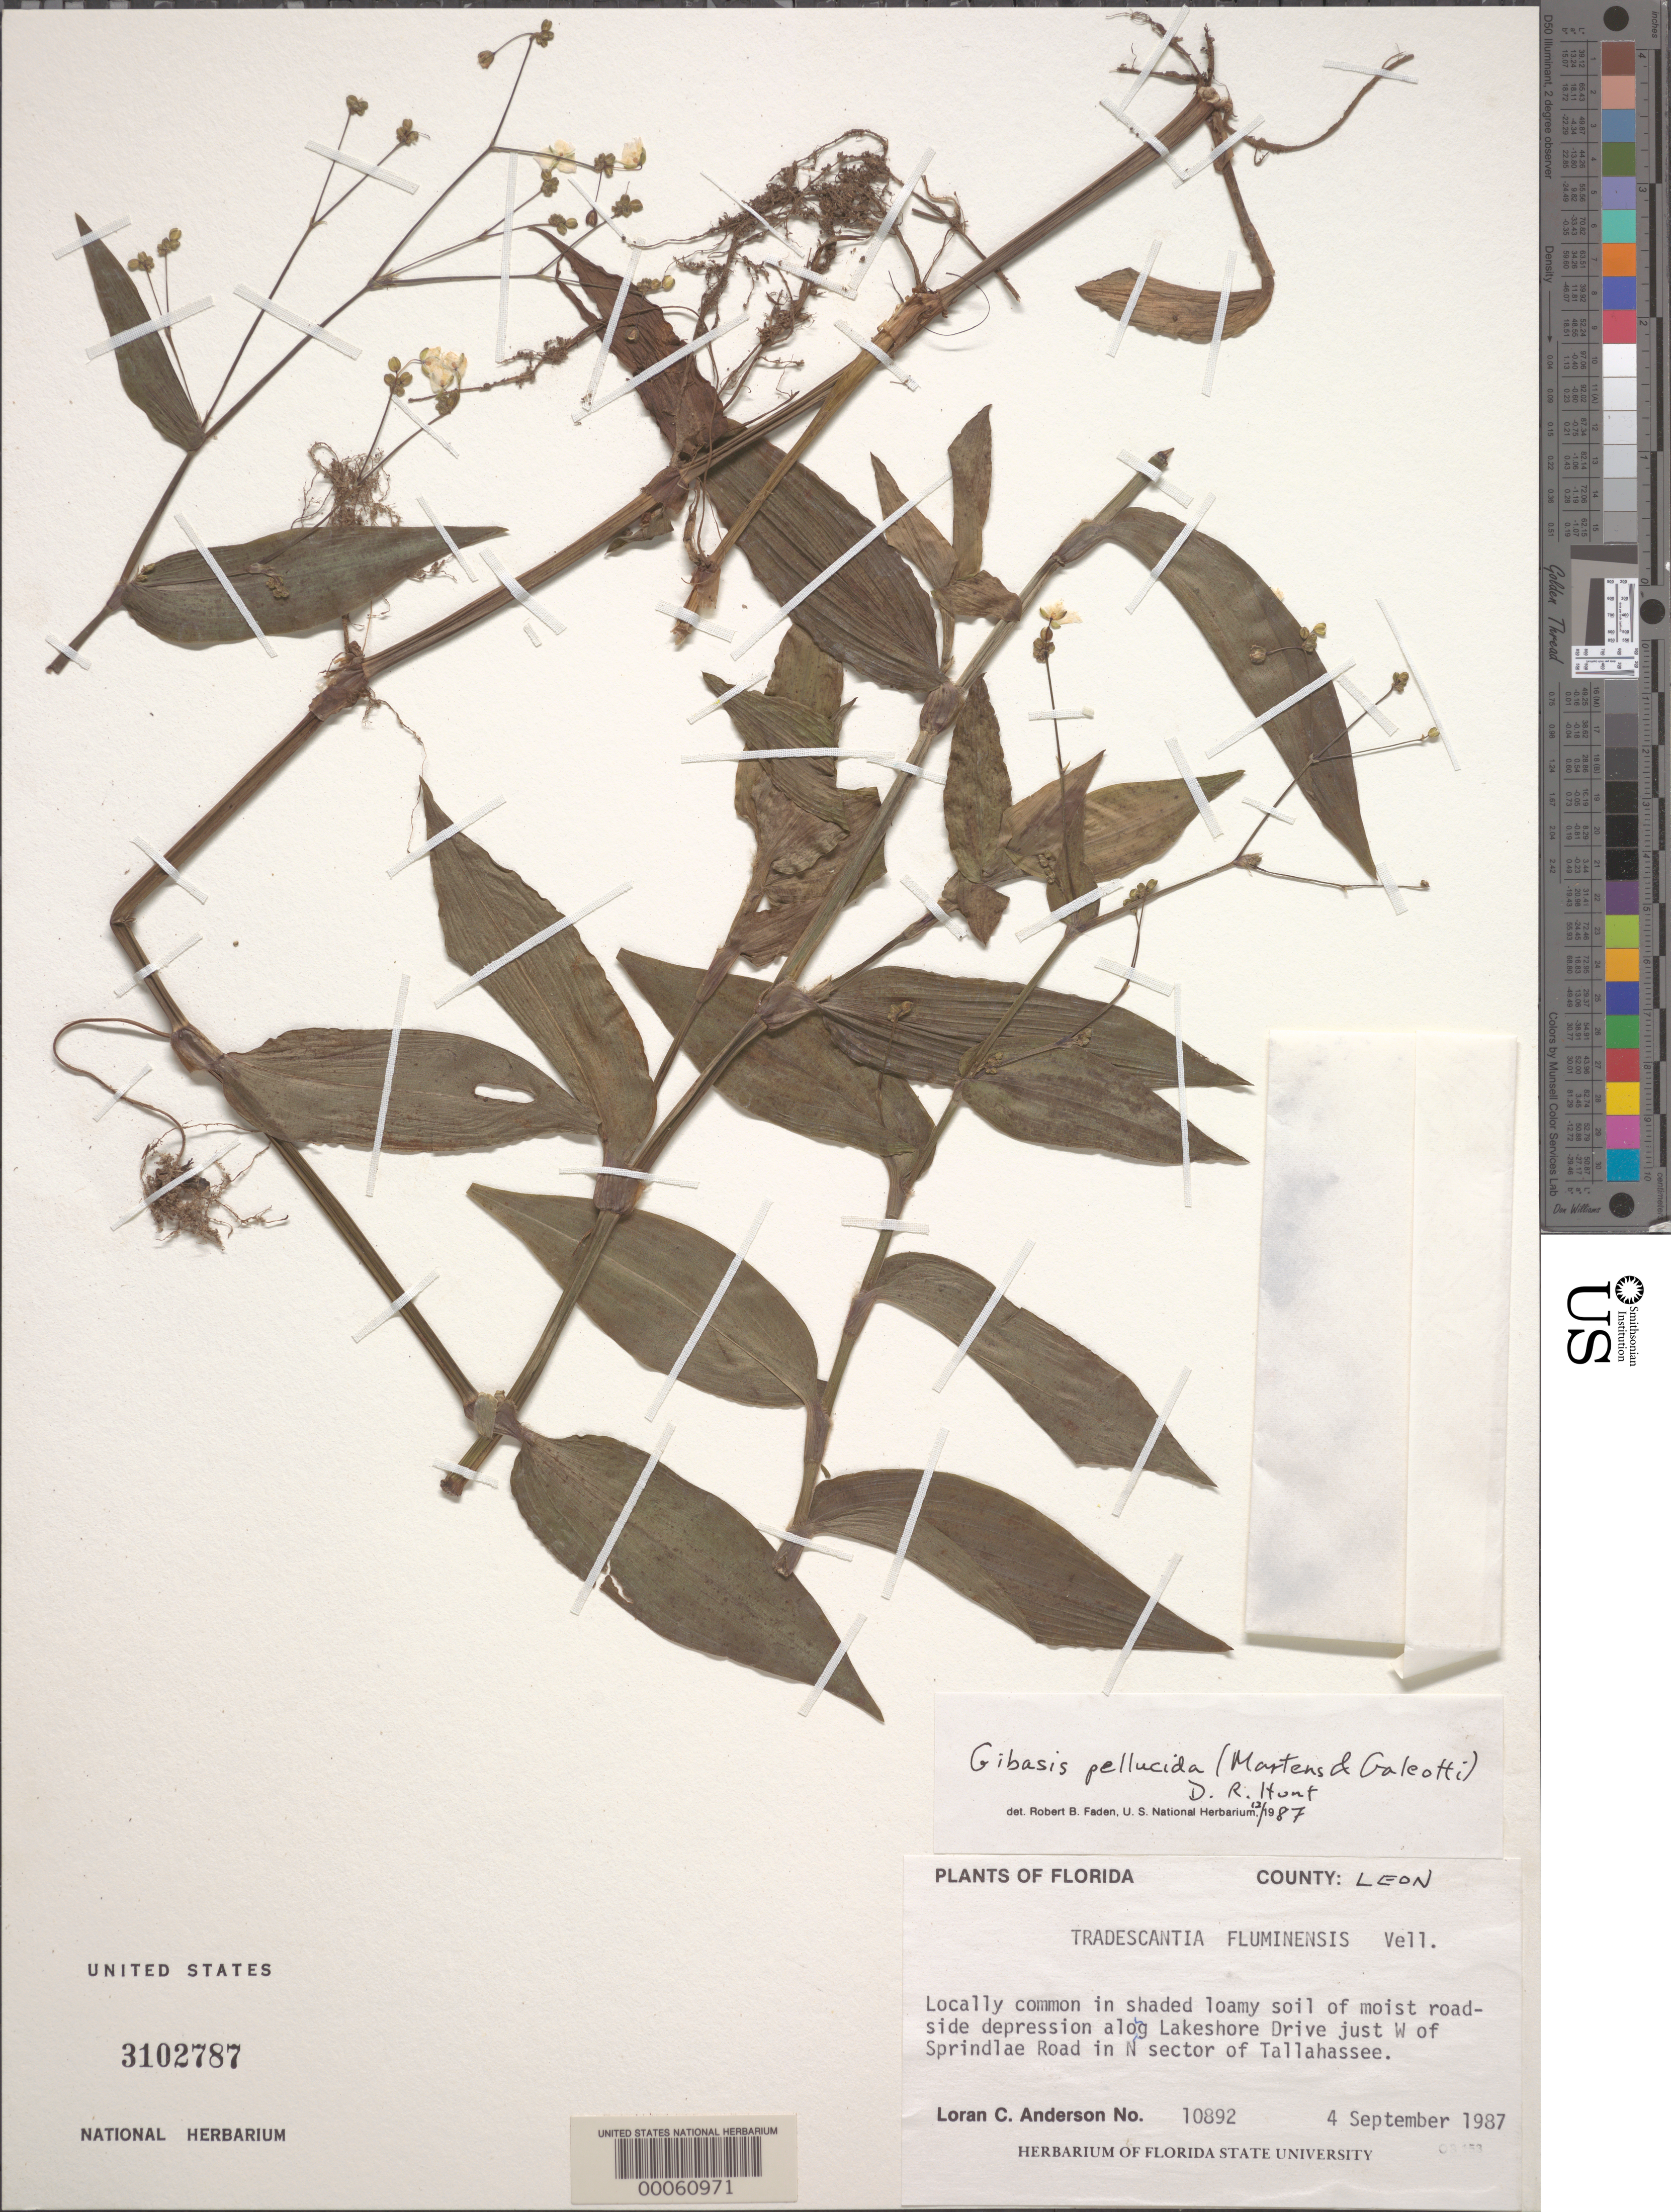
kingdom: Plantae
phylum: Tracheophyta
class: Liliopsida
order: Commelinales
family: Commelinaceae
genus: Gibasis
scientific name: Gibasis pellucida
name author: (M. Martens & Galeotti) D.R. Hunt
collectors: L. C. Anderson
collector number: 10892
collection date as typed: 04 Sep 1987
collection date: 1987-09-04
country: United States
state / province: Florida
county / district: Leon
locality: Tallahassee, along lakeshore drive w of sprindlae road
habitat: Shaded loamy soil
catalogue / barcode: US 3102787